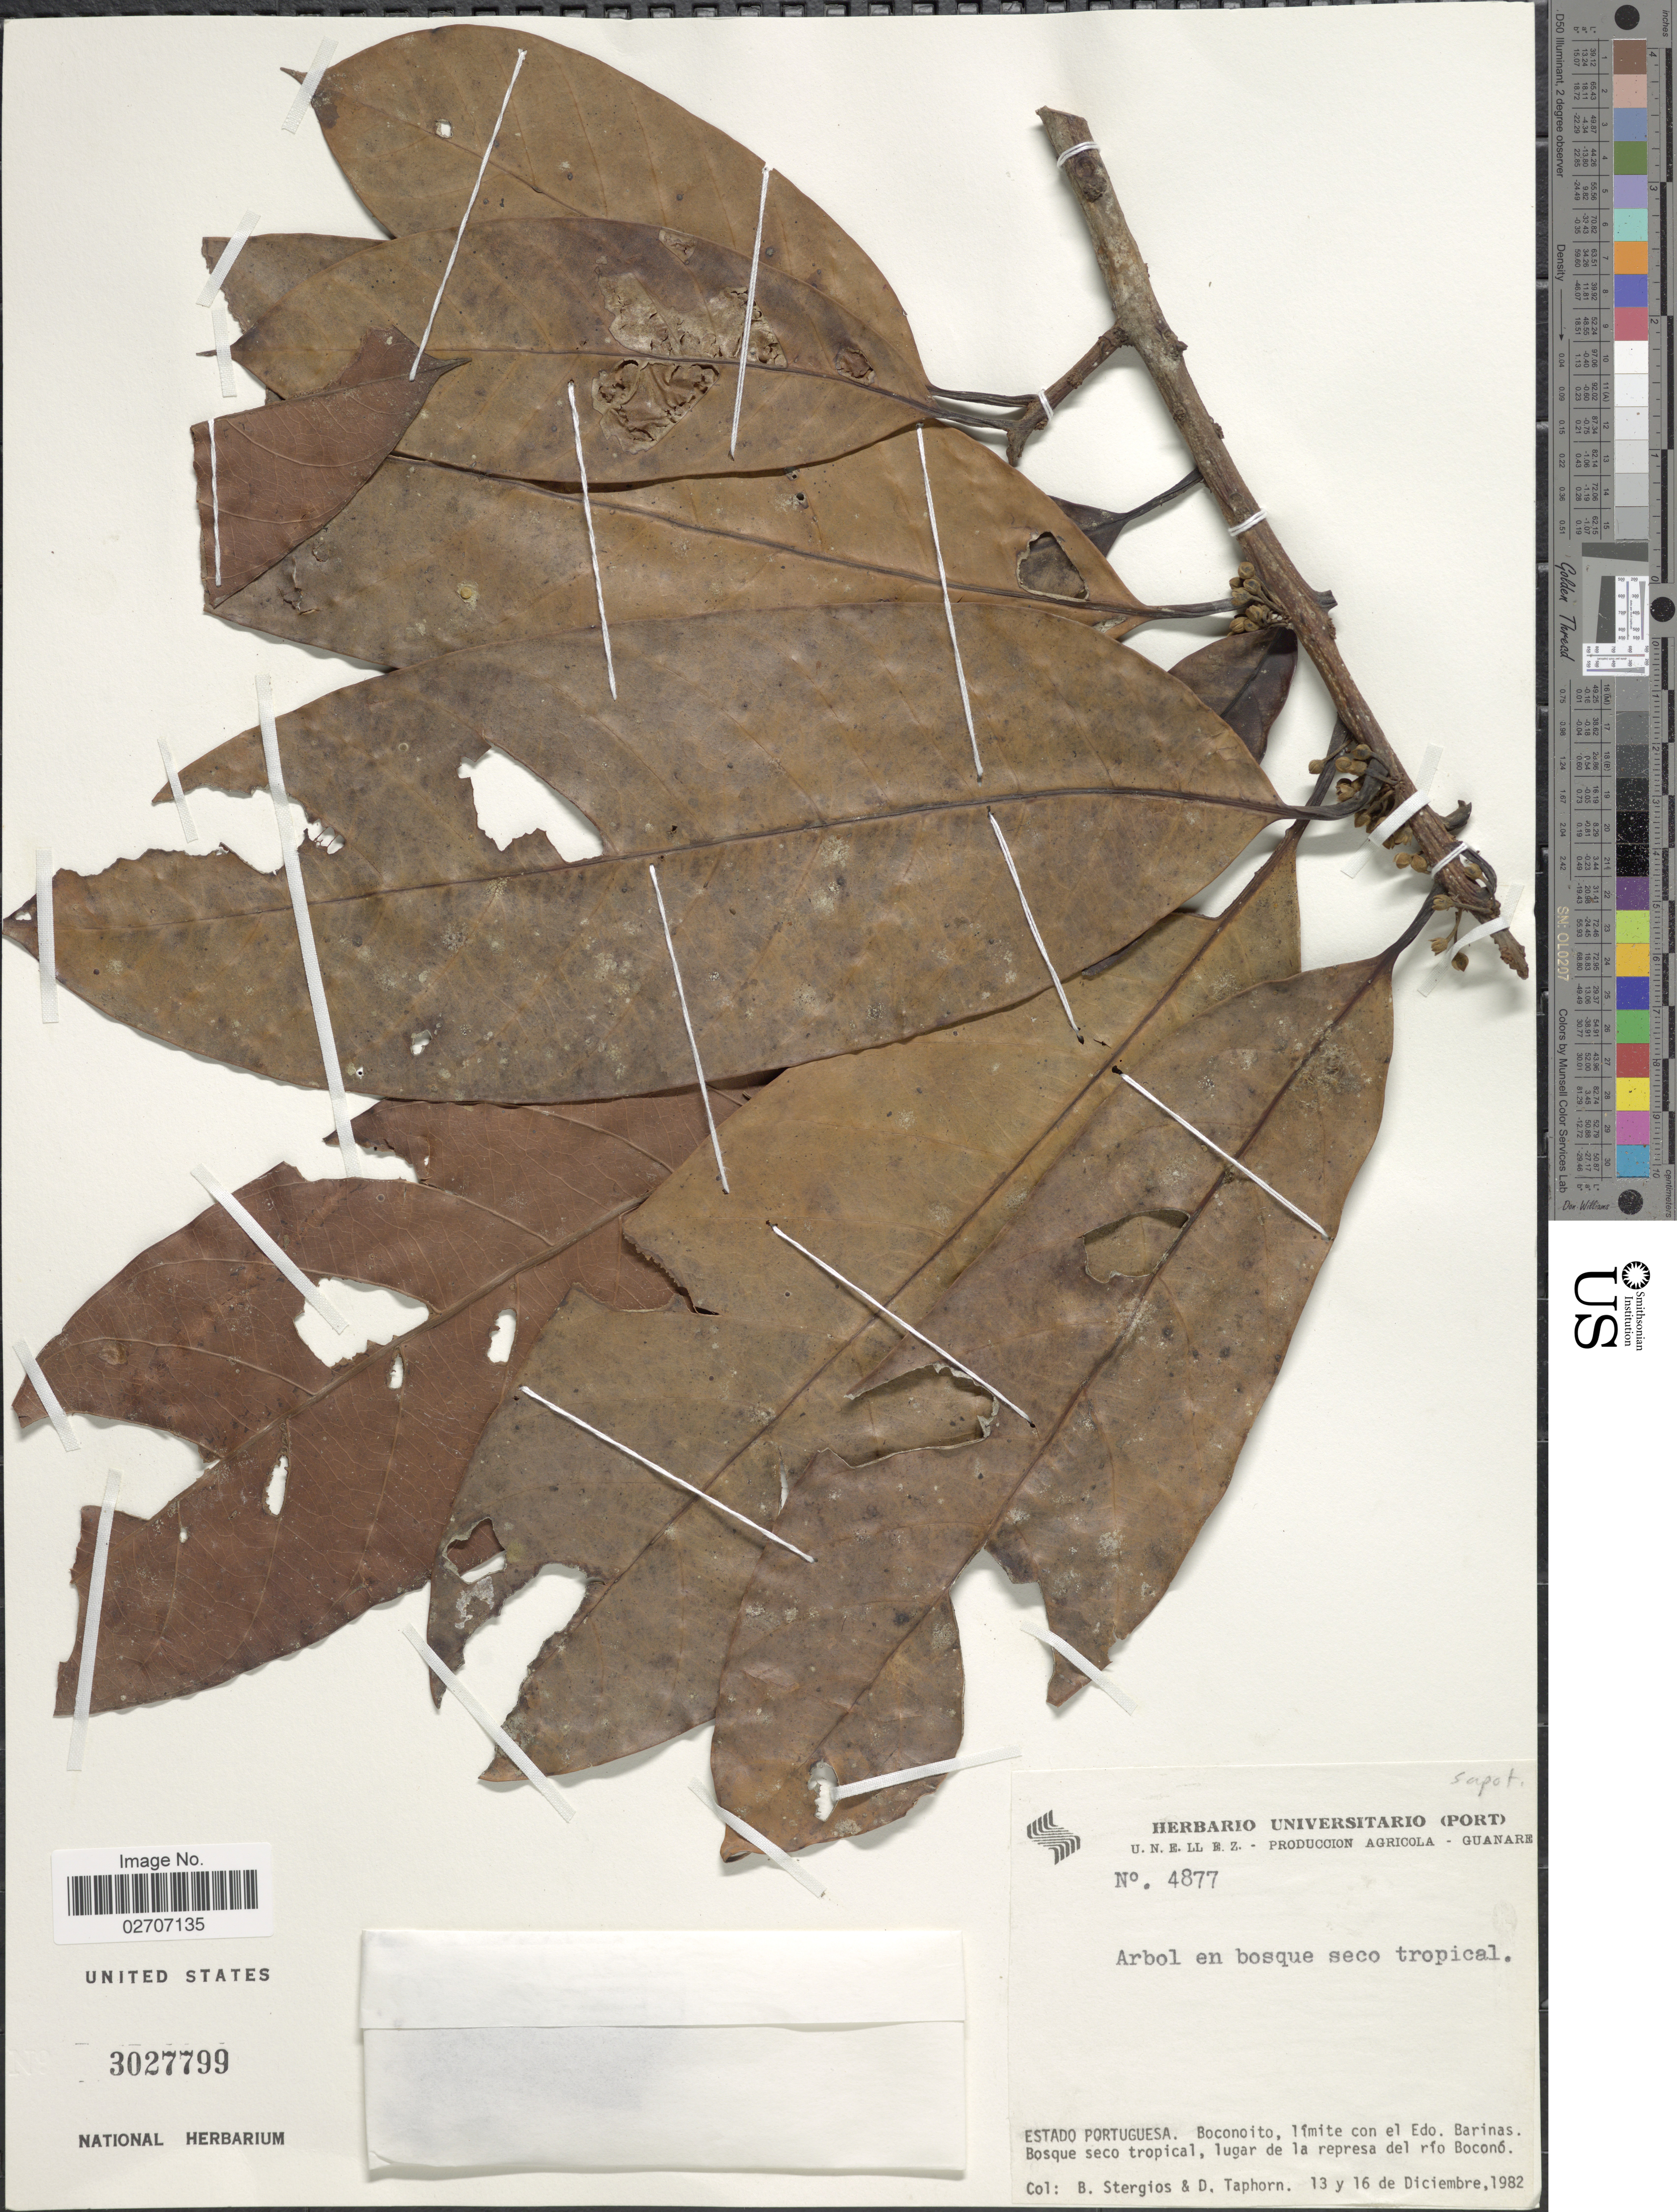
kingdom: Plantae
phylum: Tracheophyta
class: Magnoliopsida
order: Ericales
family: Sapotaceae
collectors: B. G. Stergios & D. Taphorn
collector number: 4877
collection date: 1982-12-13/1982-12-16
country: Venezuela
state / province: Portuguesa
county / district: San Genaro de Boconoito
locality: Boconoito, límite con el Edo. Barinas, lugar de la represa del río Boconó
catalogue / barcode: US 3027799